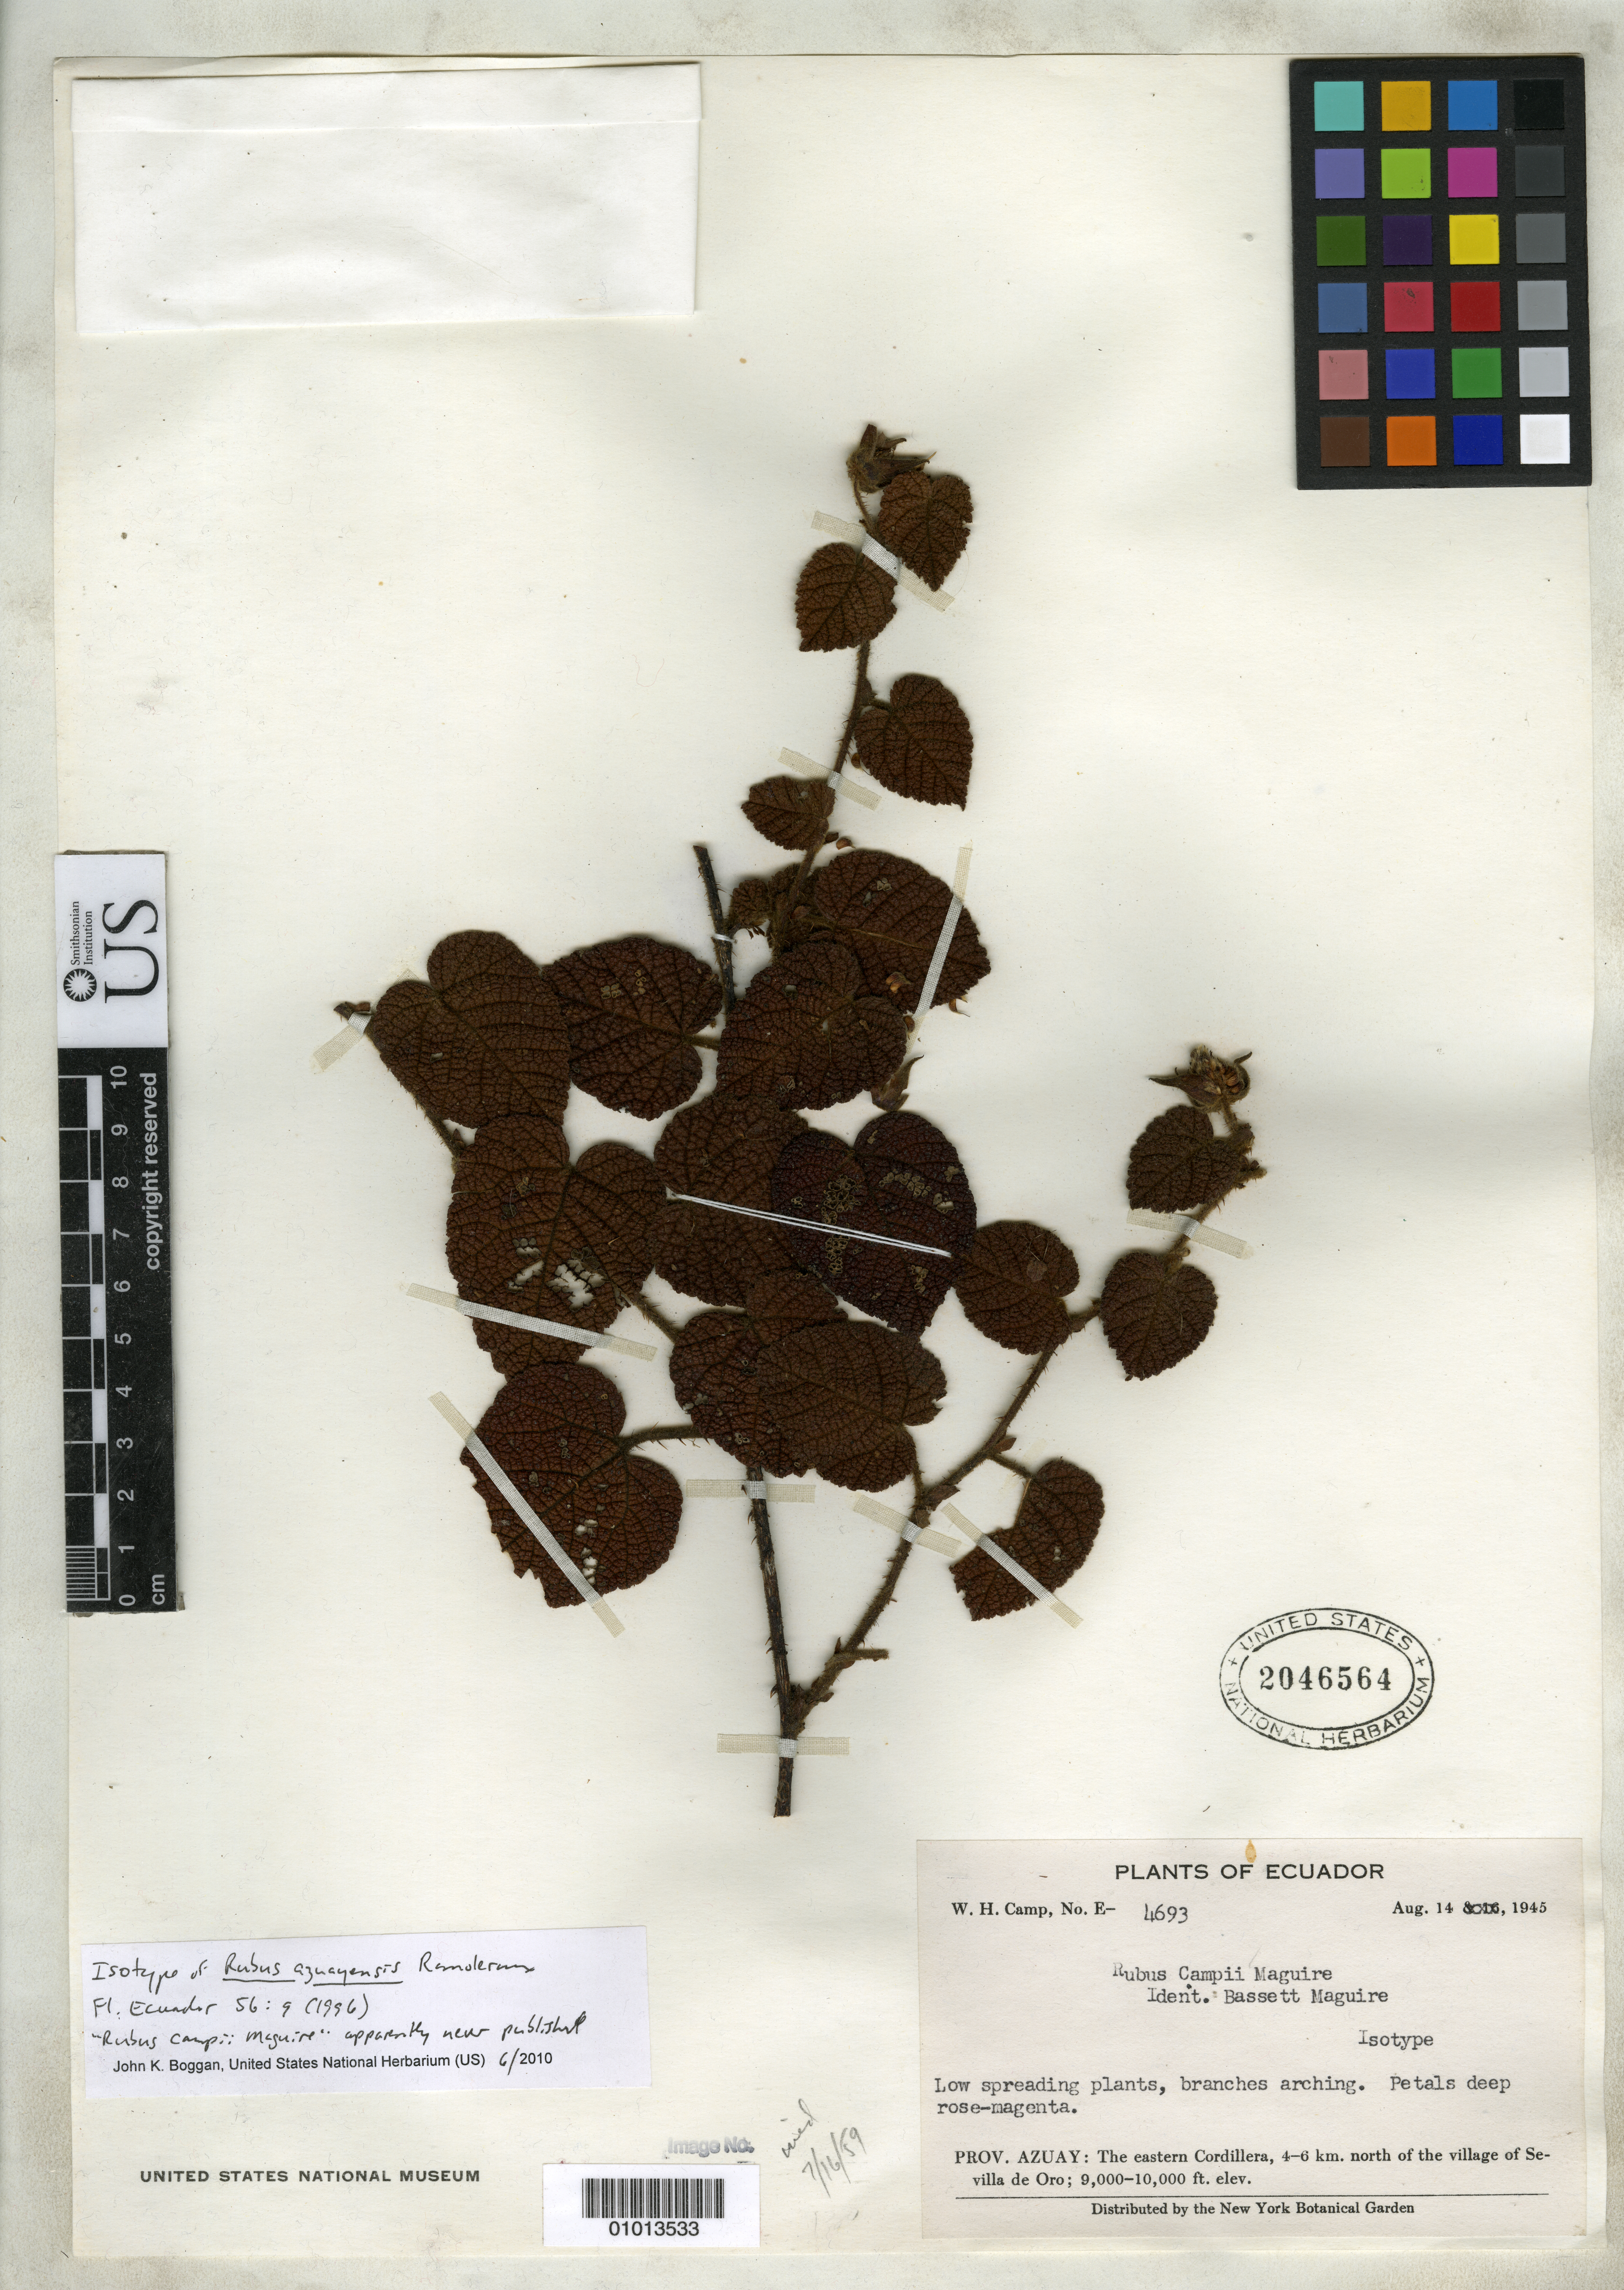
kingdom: Plantae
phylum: Tracheophyta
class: Magnoliopsida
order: Rosales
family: Rosaceae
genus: Rubus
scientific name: Rubus azuayensis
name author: Romol.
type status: Isotype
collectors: W. H. Camp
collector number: E-4693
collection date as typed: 14 Aug 1945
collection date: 1945-08-14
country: Ecuador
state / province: Azuay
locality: Eastern Cordillera, 4-6 km N of village of Sevilla de Oro.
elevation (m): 2743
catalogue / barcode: US 2046564